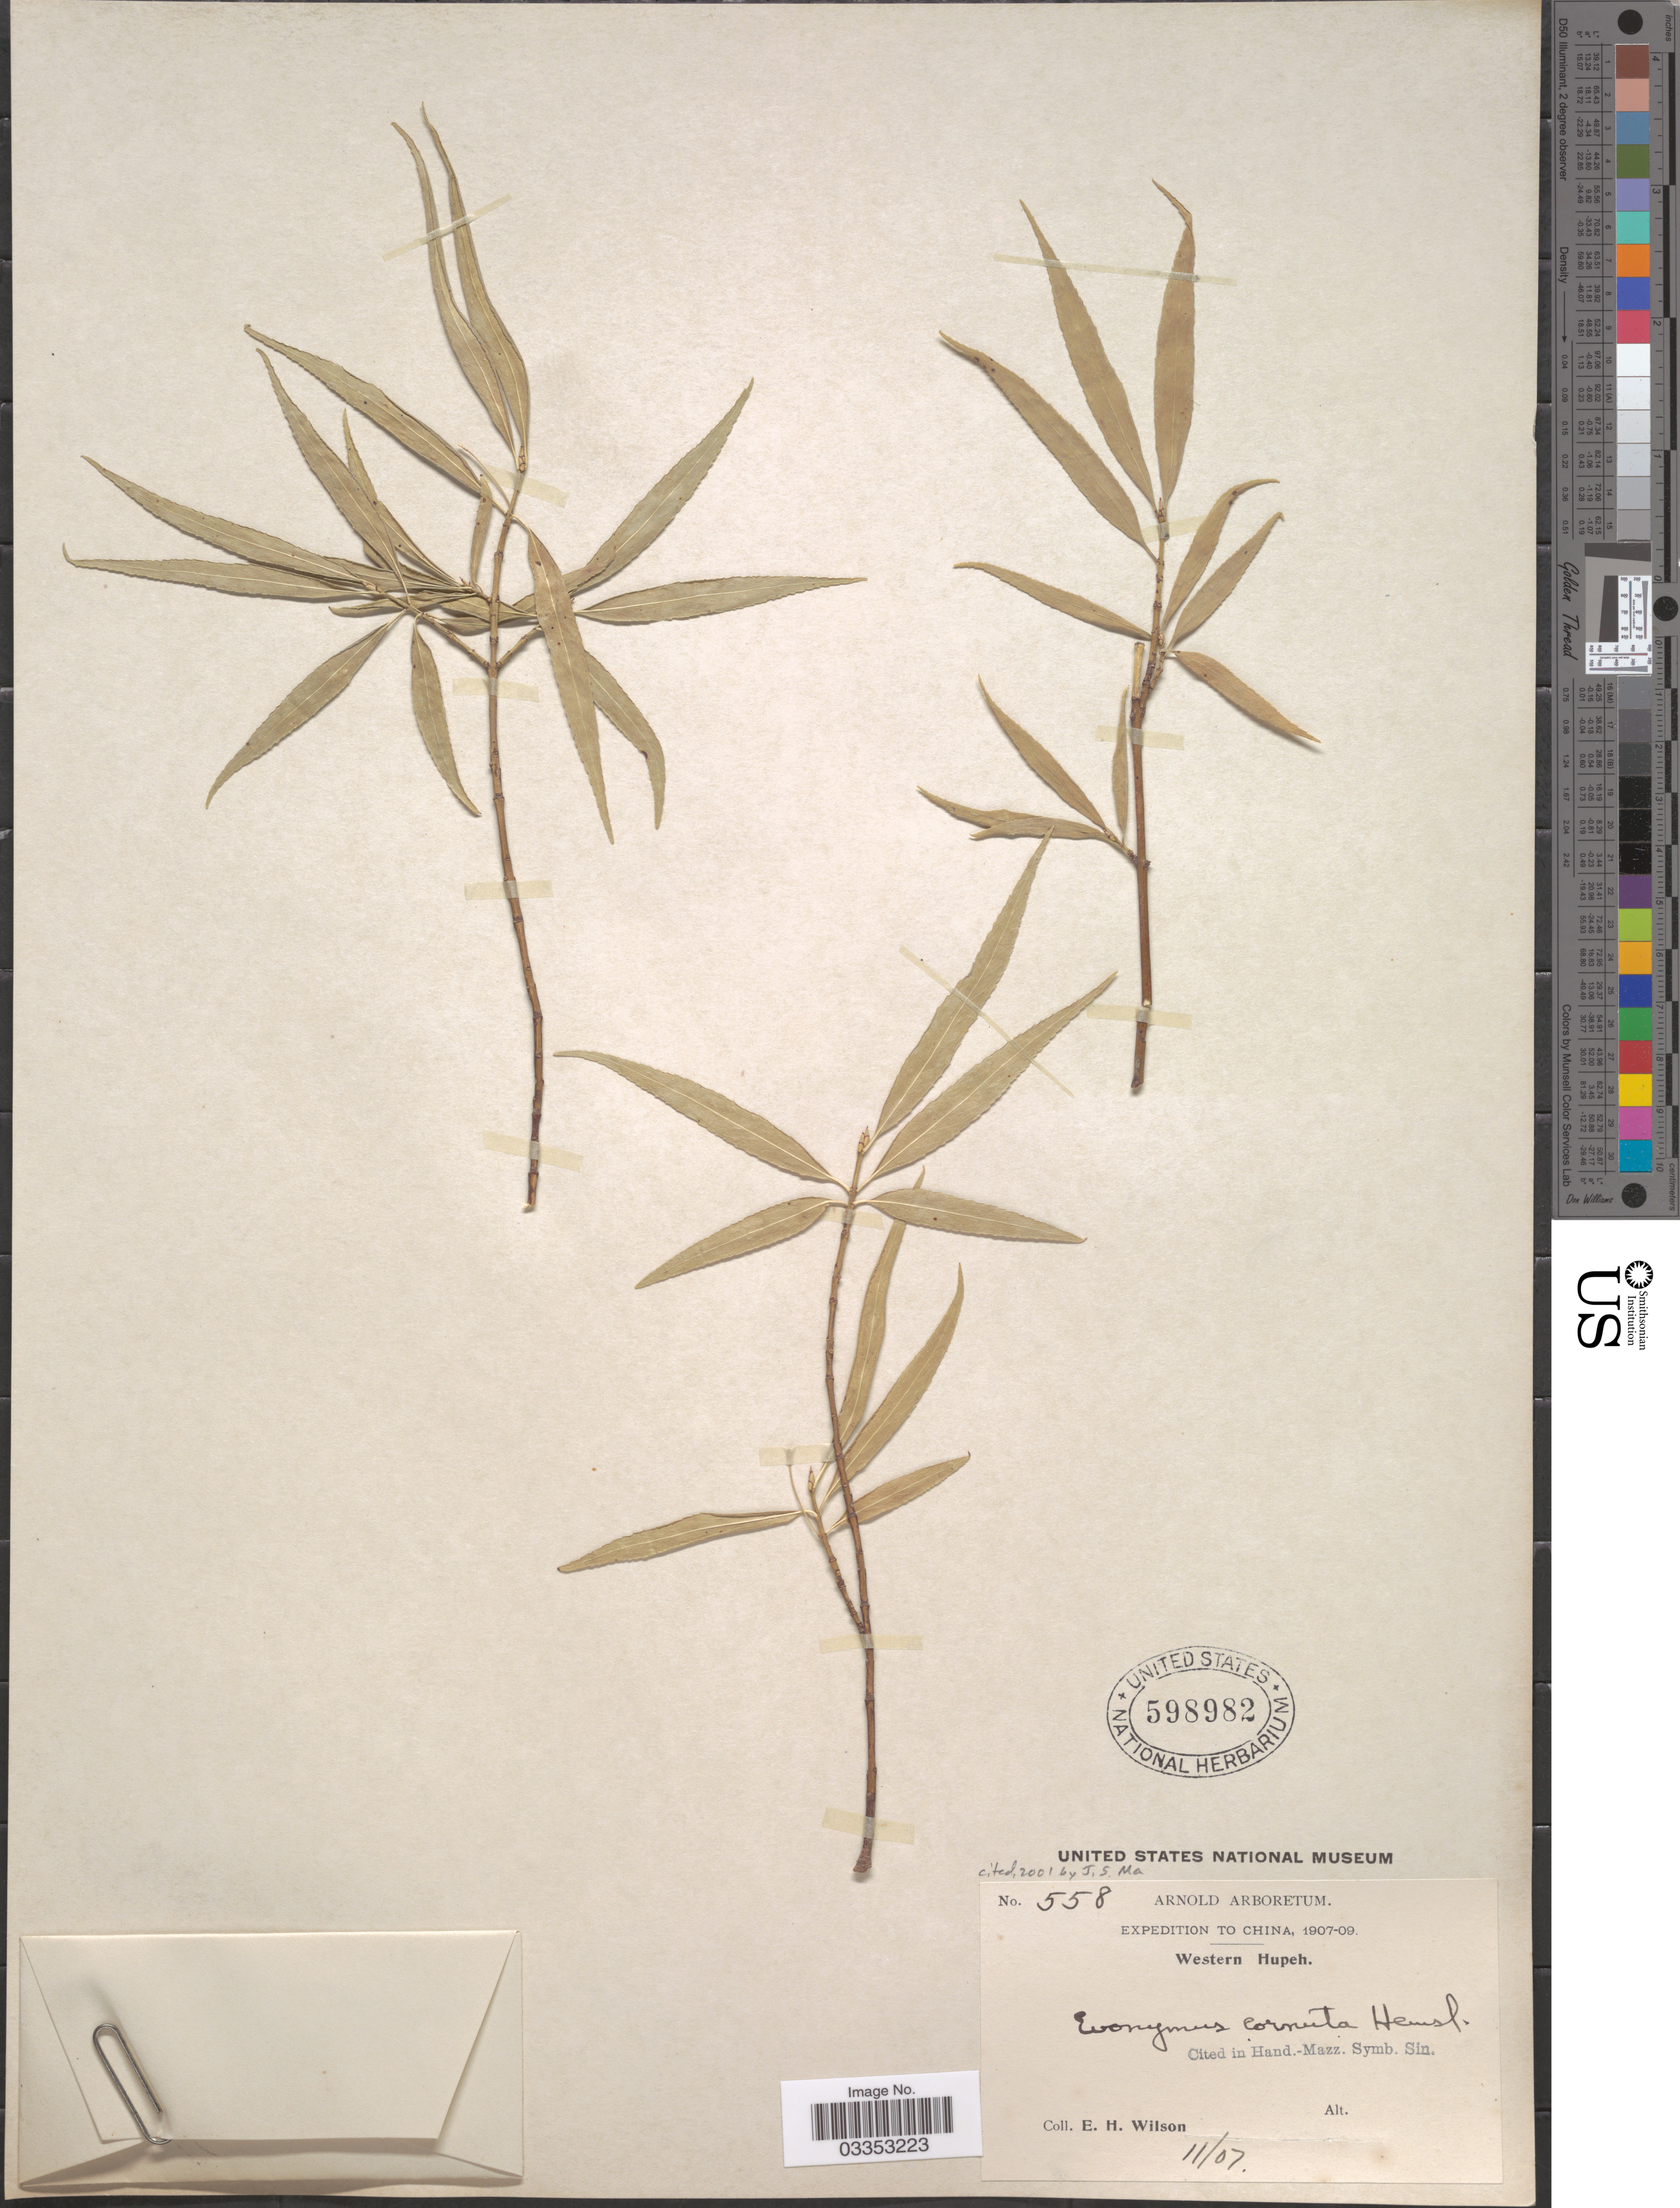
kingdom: Plantae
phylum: Tracheophyta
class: Magnoliopsida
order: Celastrales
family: Celastraceae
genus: Euonymus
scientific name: Euonymus cornutus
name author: Hemsl.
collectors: E. Wilson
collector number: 558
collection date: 1907-11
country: China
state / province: Hubei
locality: Western Hupeh.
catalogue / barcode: US 598982